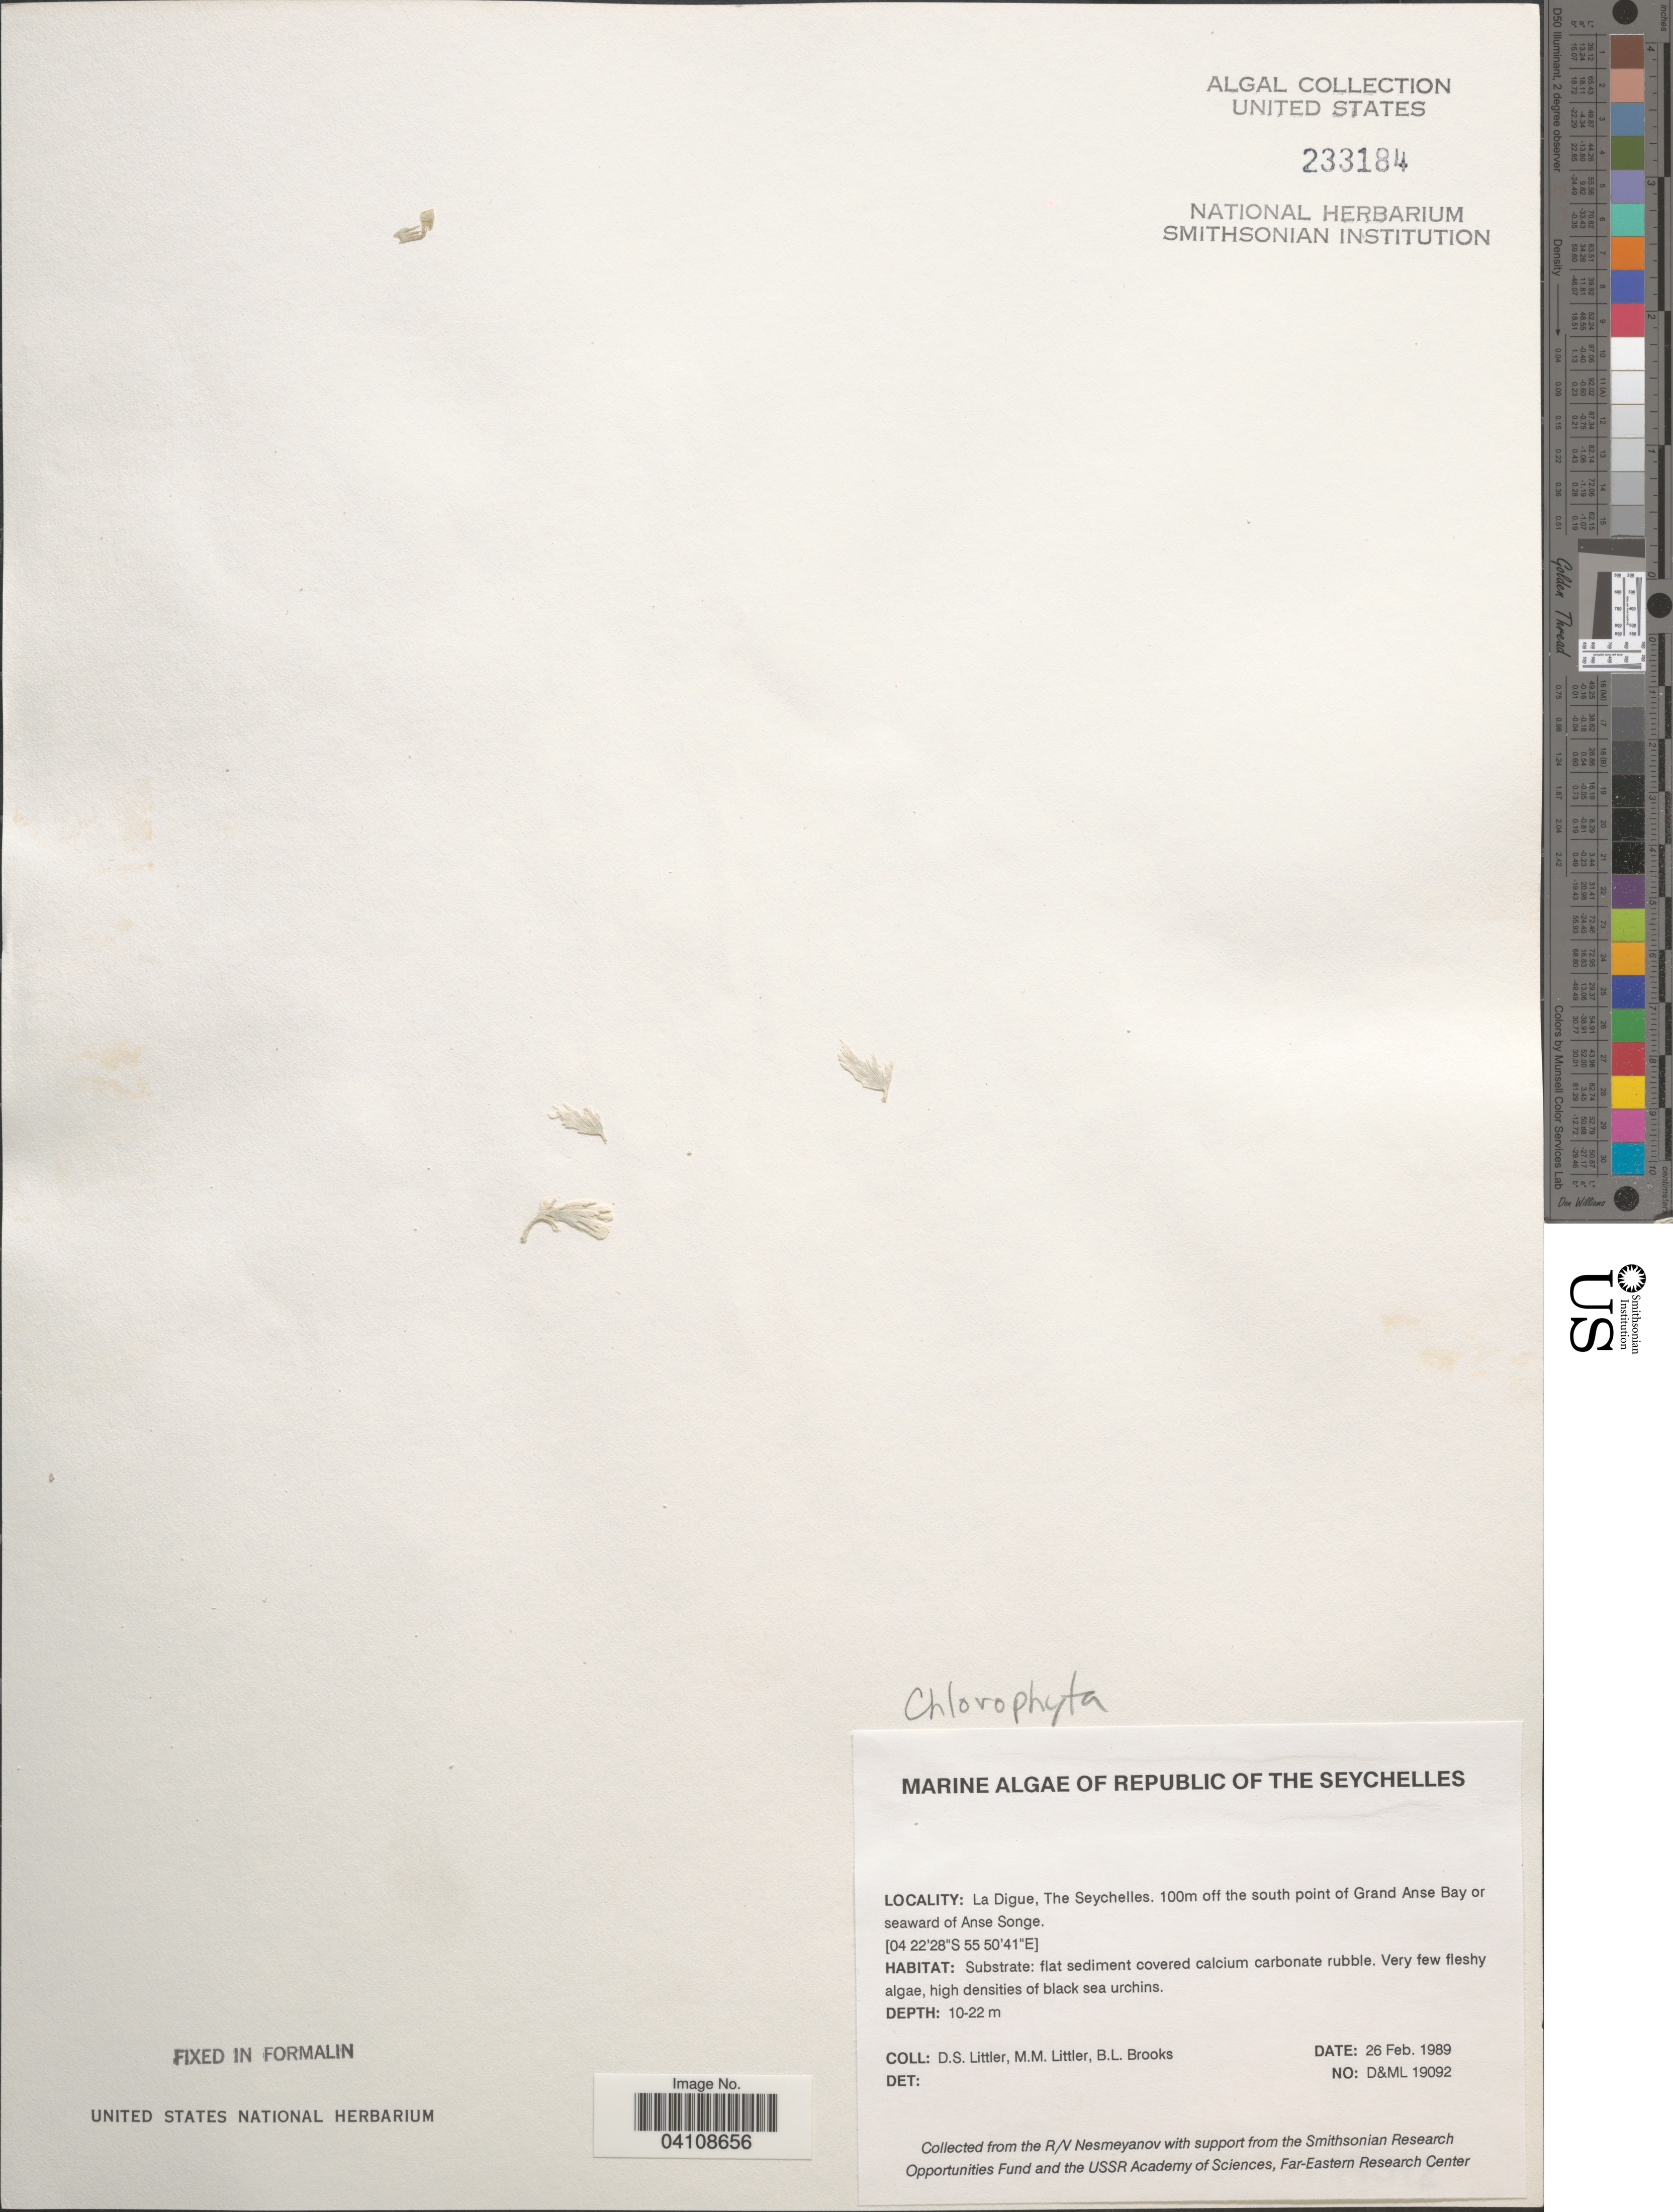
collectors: D. S. Littler & B. Brooks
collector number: D&ML19092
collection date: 1989-02-26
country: Seychelles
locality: Republic of The Seychelles. La Digue. 100m off the south point of Grand Anse Bay or seaward of Anse Songe.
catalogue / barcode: US 233184